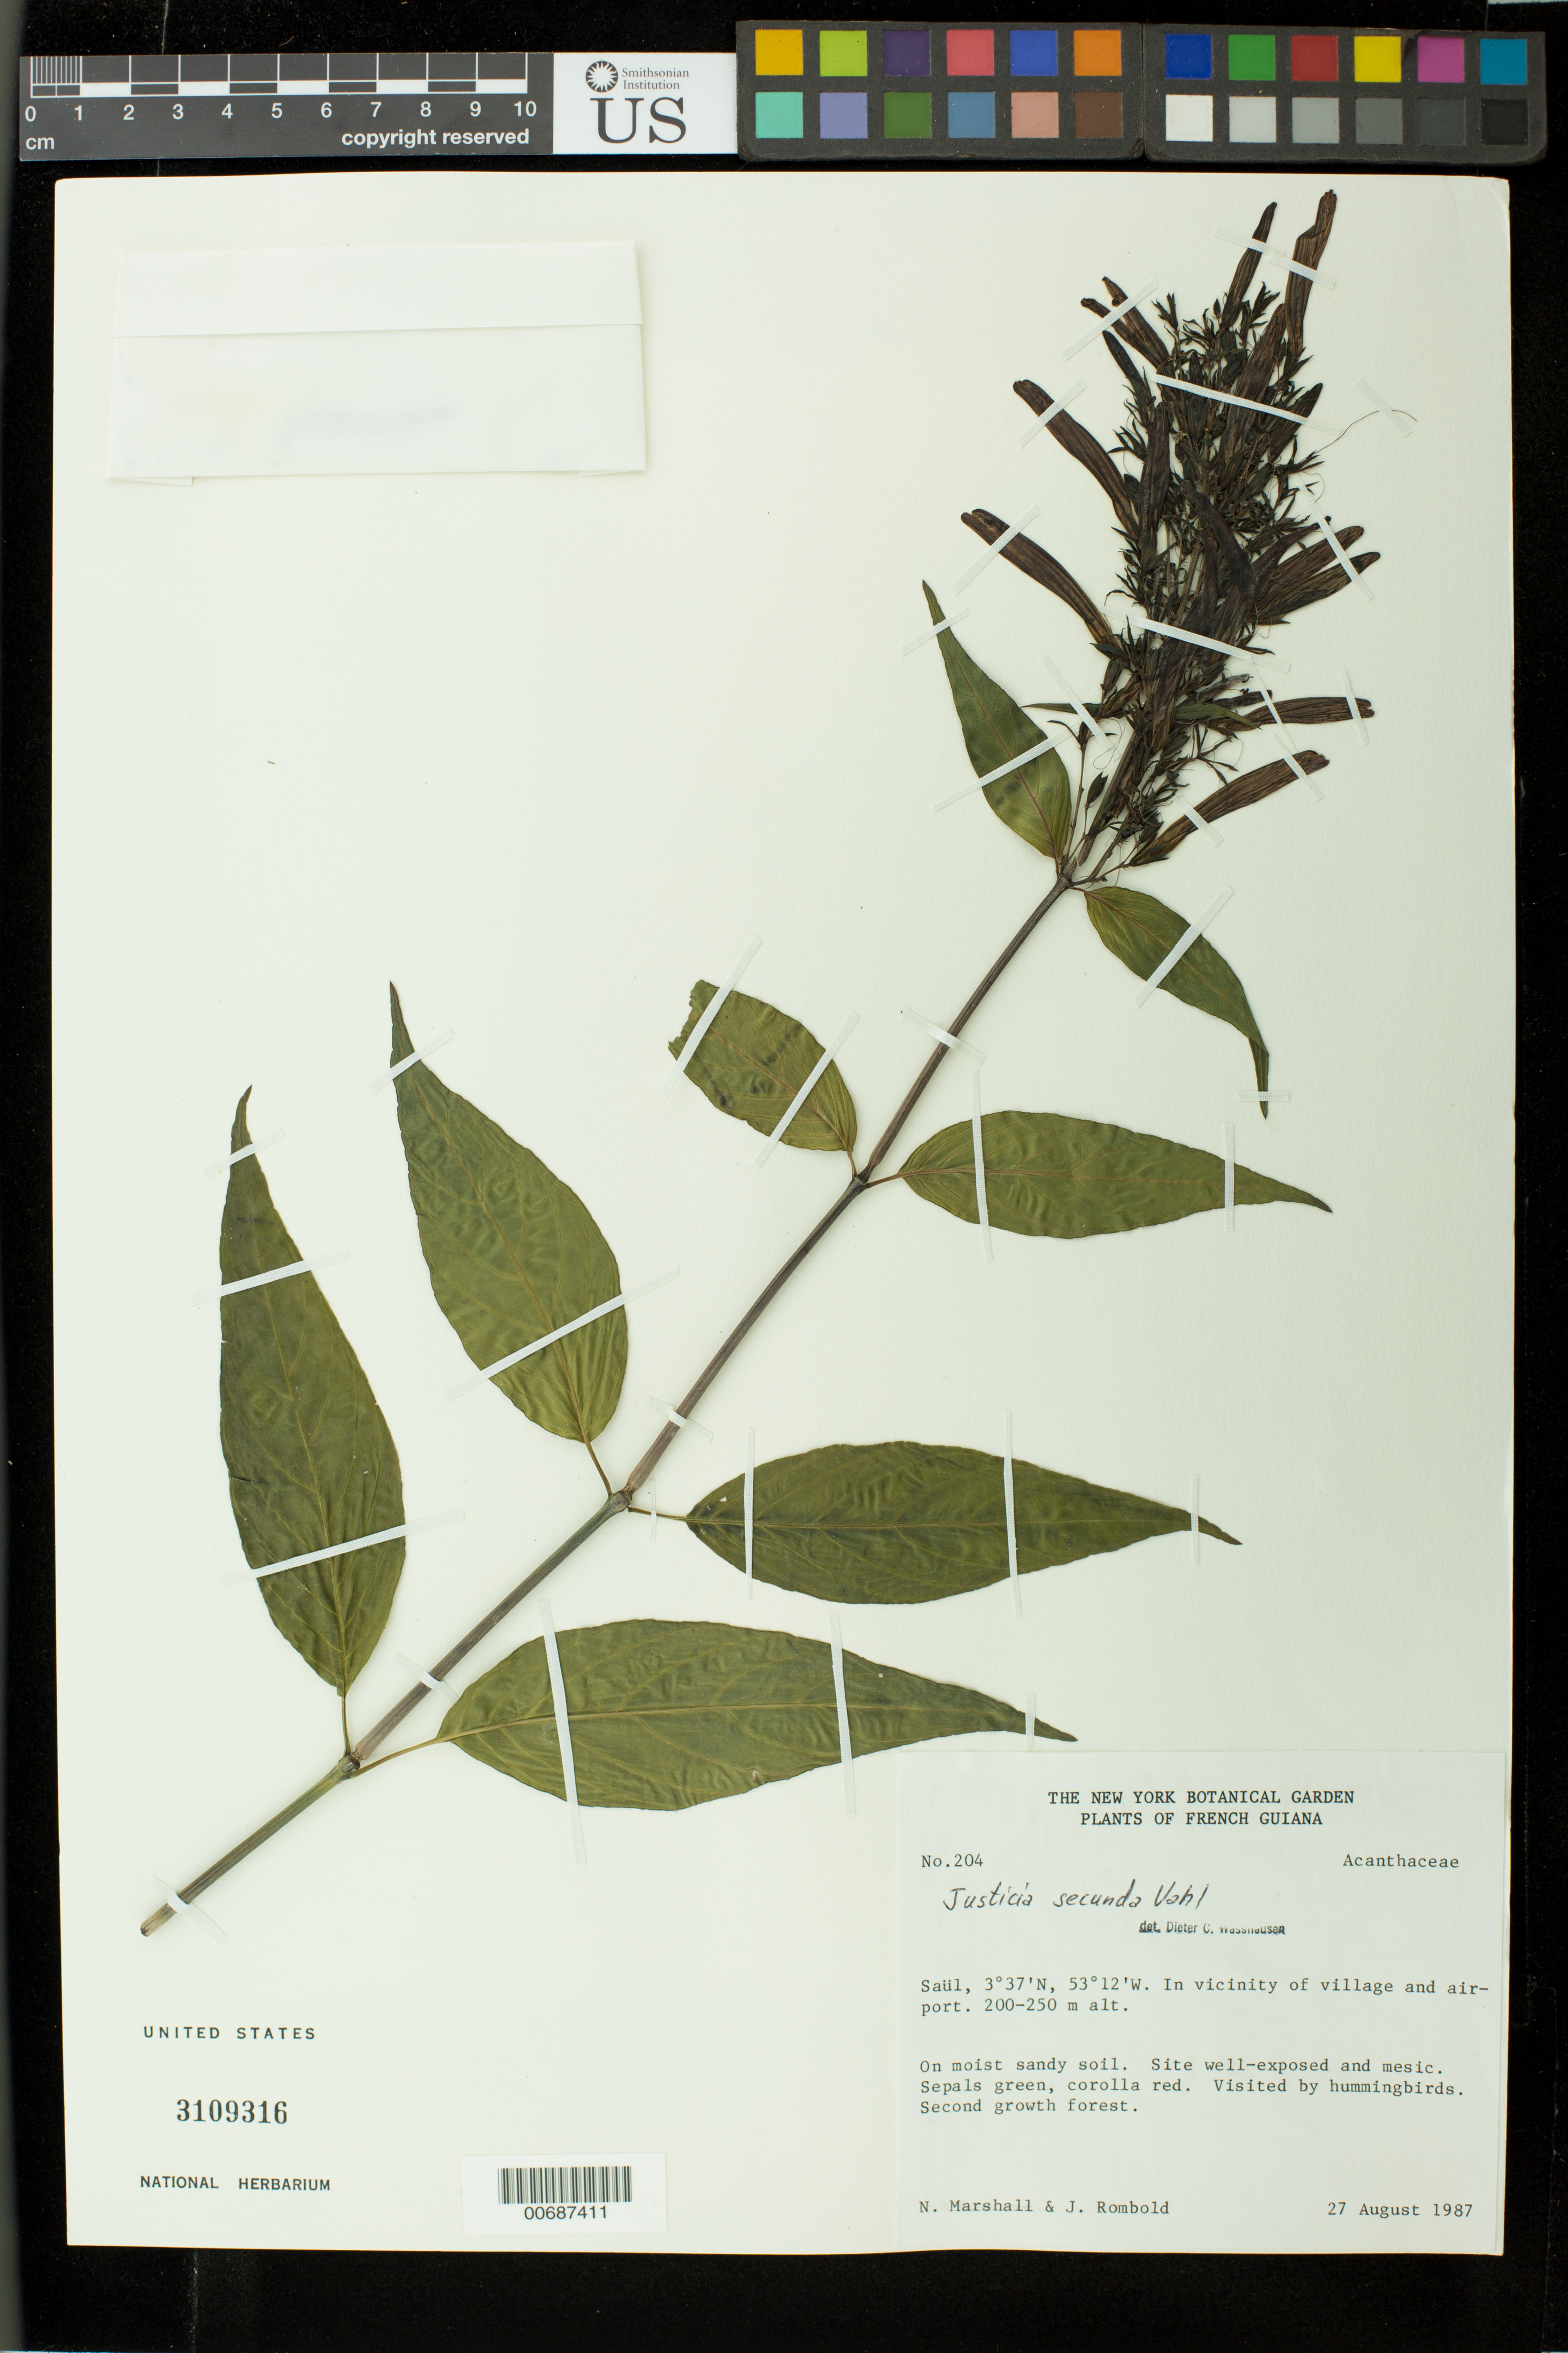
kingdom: Plantae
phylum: Tracheophyta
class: Magnoliopsida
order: Lamiales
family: Acanthaceae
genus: Justicia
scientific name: Justicia secunda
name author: Vahl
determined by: Wasshausen, Dieter C., (BOT), Smithsonian Institution - National Museum of Natural History (UNITED STATES)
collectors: N. Marshall & J. Rombold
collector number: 204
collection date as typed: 27-Aug-87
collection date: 1987-08-27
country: French Guiana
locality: Saül, vic. of village and airport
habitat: On moist sandy soil. Site well exposed and mesic.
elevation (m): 200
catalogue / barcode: US 3109216